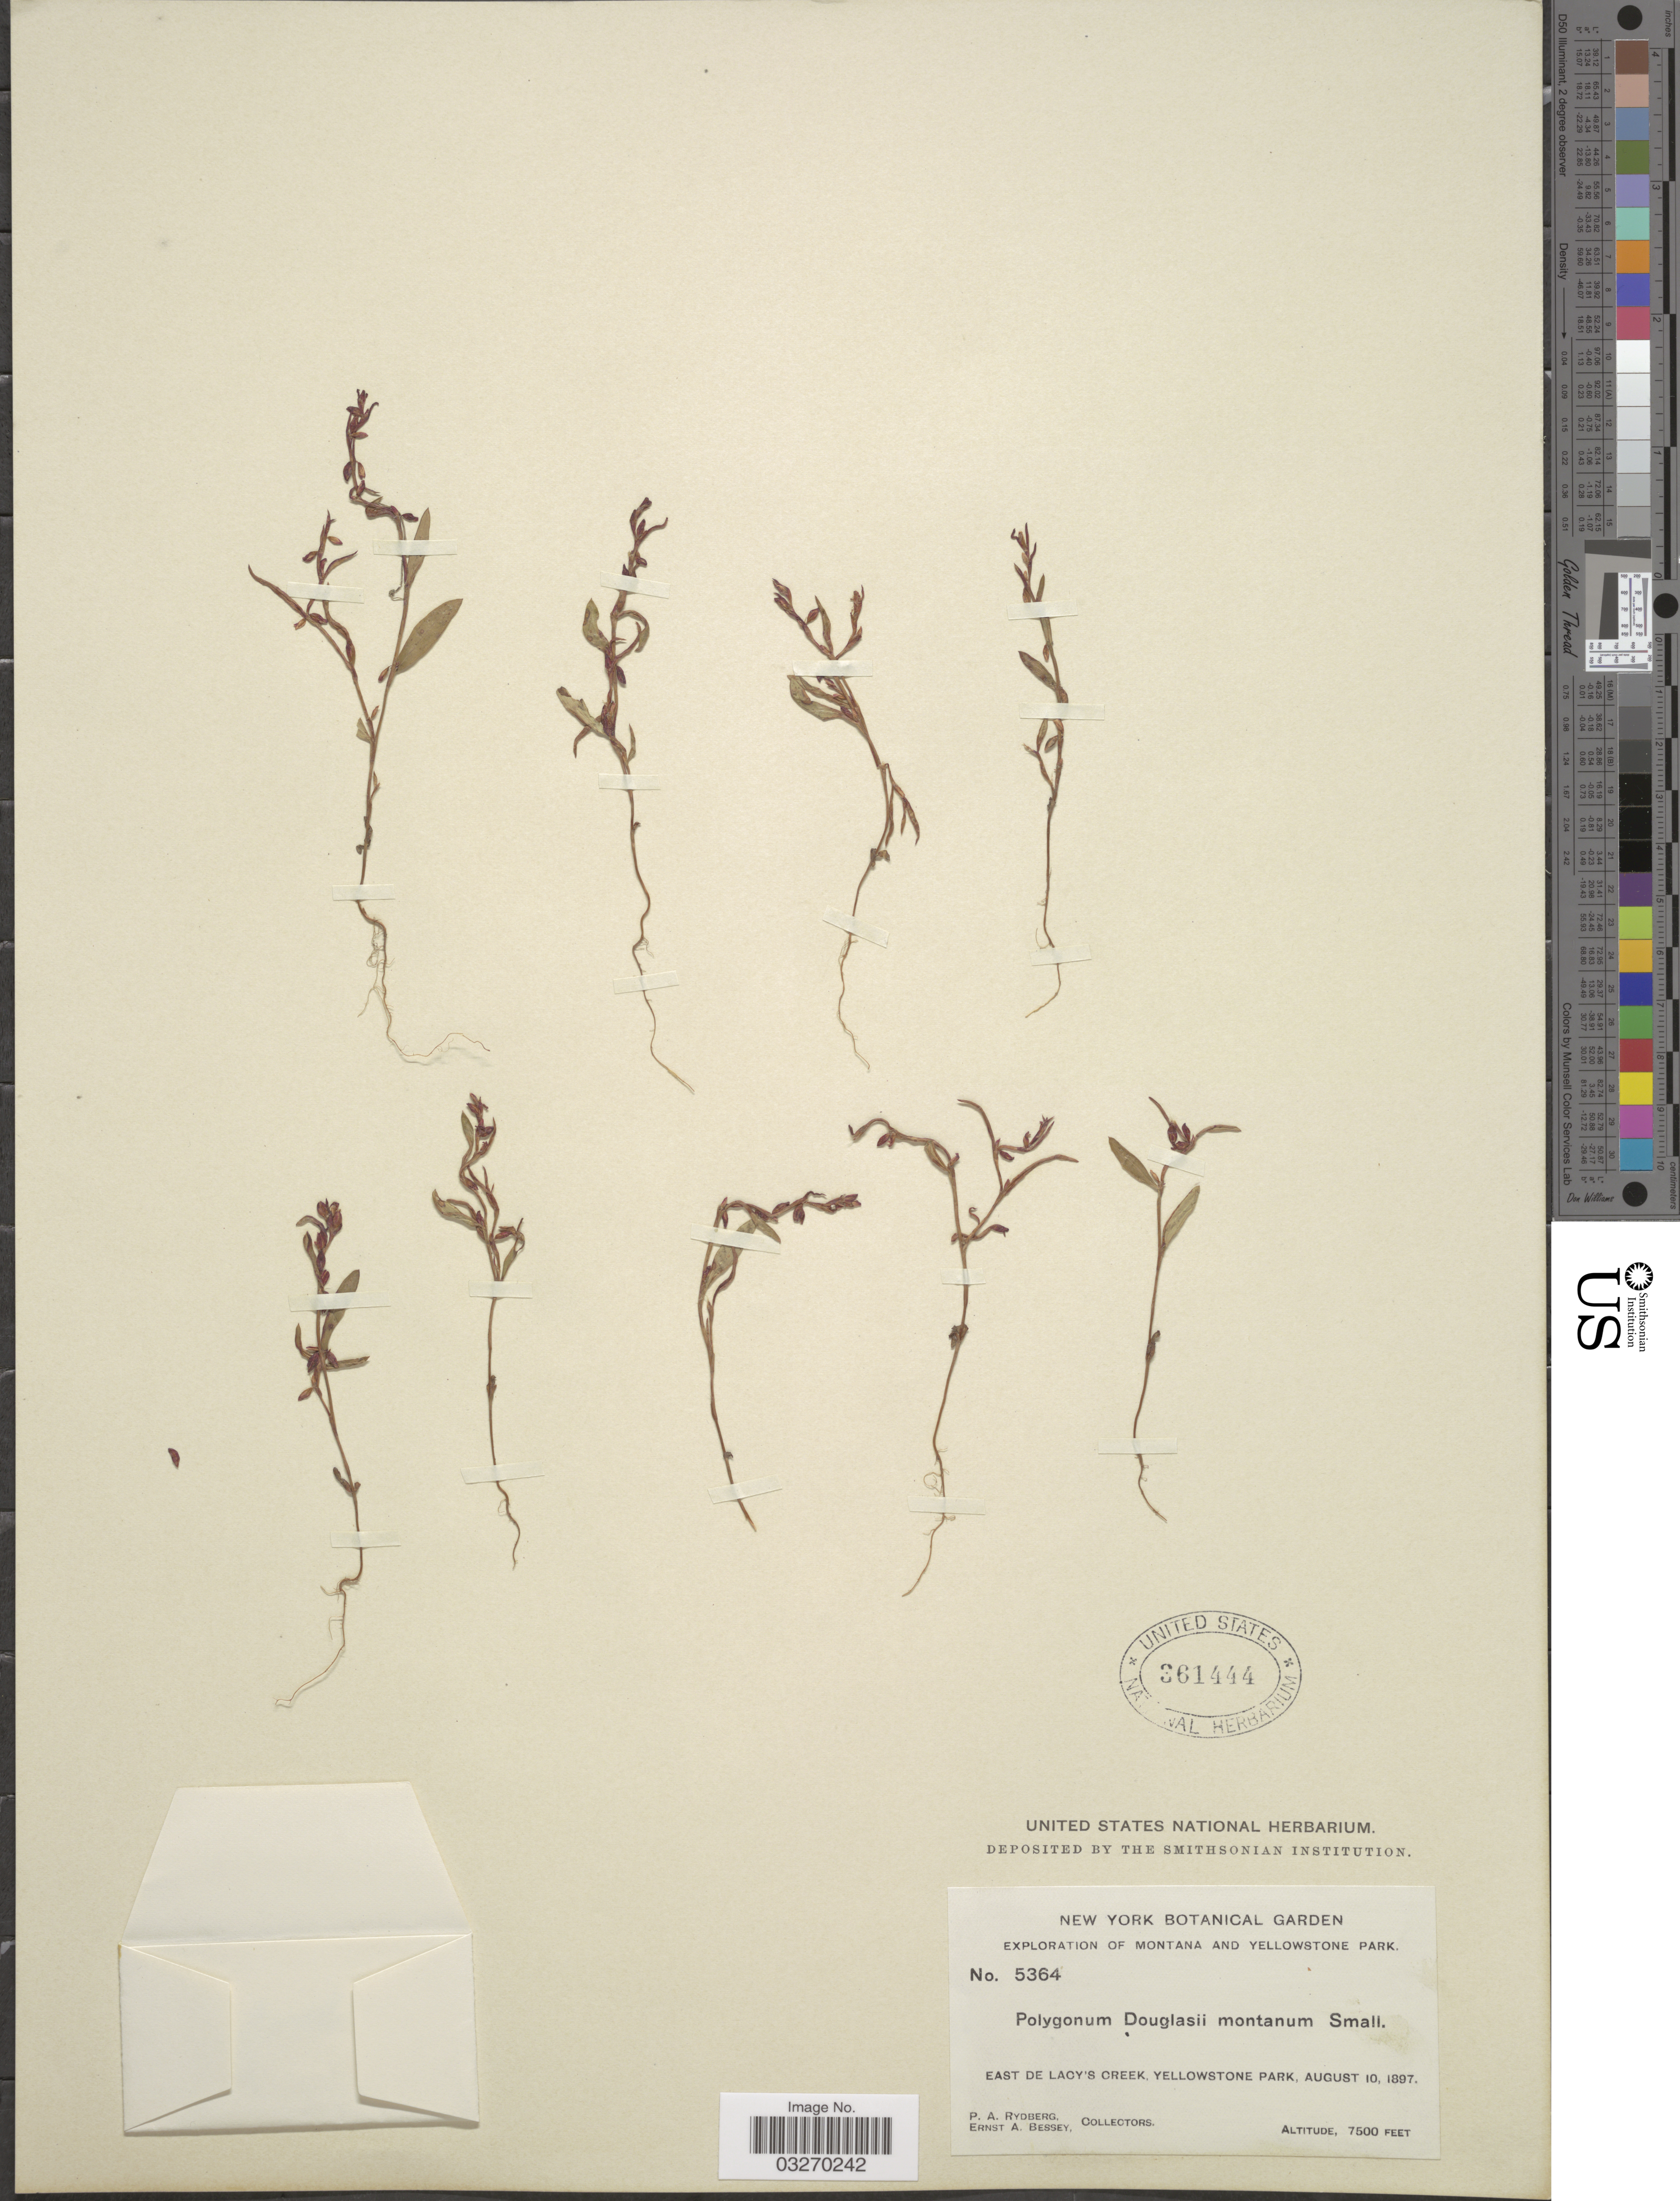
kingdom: Plantae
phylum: Tracheophyta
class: Magnoliopsida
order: Caryophyllales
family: Polygonaceae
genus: Polygonum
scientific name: Polygonum montanum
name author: (Small) S.W. Greene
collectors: P. A. Rydberg & E. A. Bessey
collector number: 5364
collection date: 1897-08-10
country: United States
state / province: Wyoming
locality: East de Lacy's Creek, Yellowstone Park.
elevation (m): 2286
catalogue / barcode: US 361444